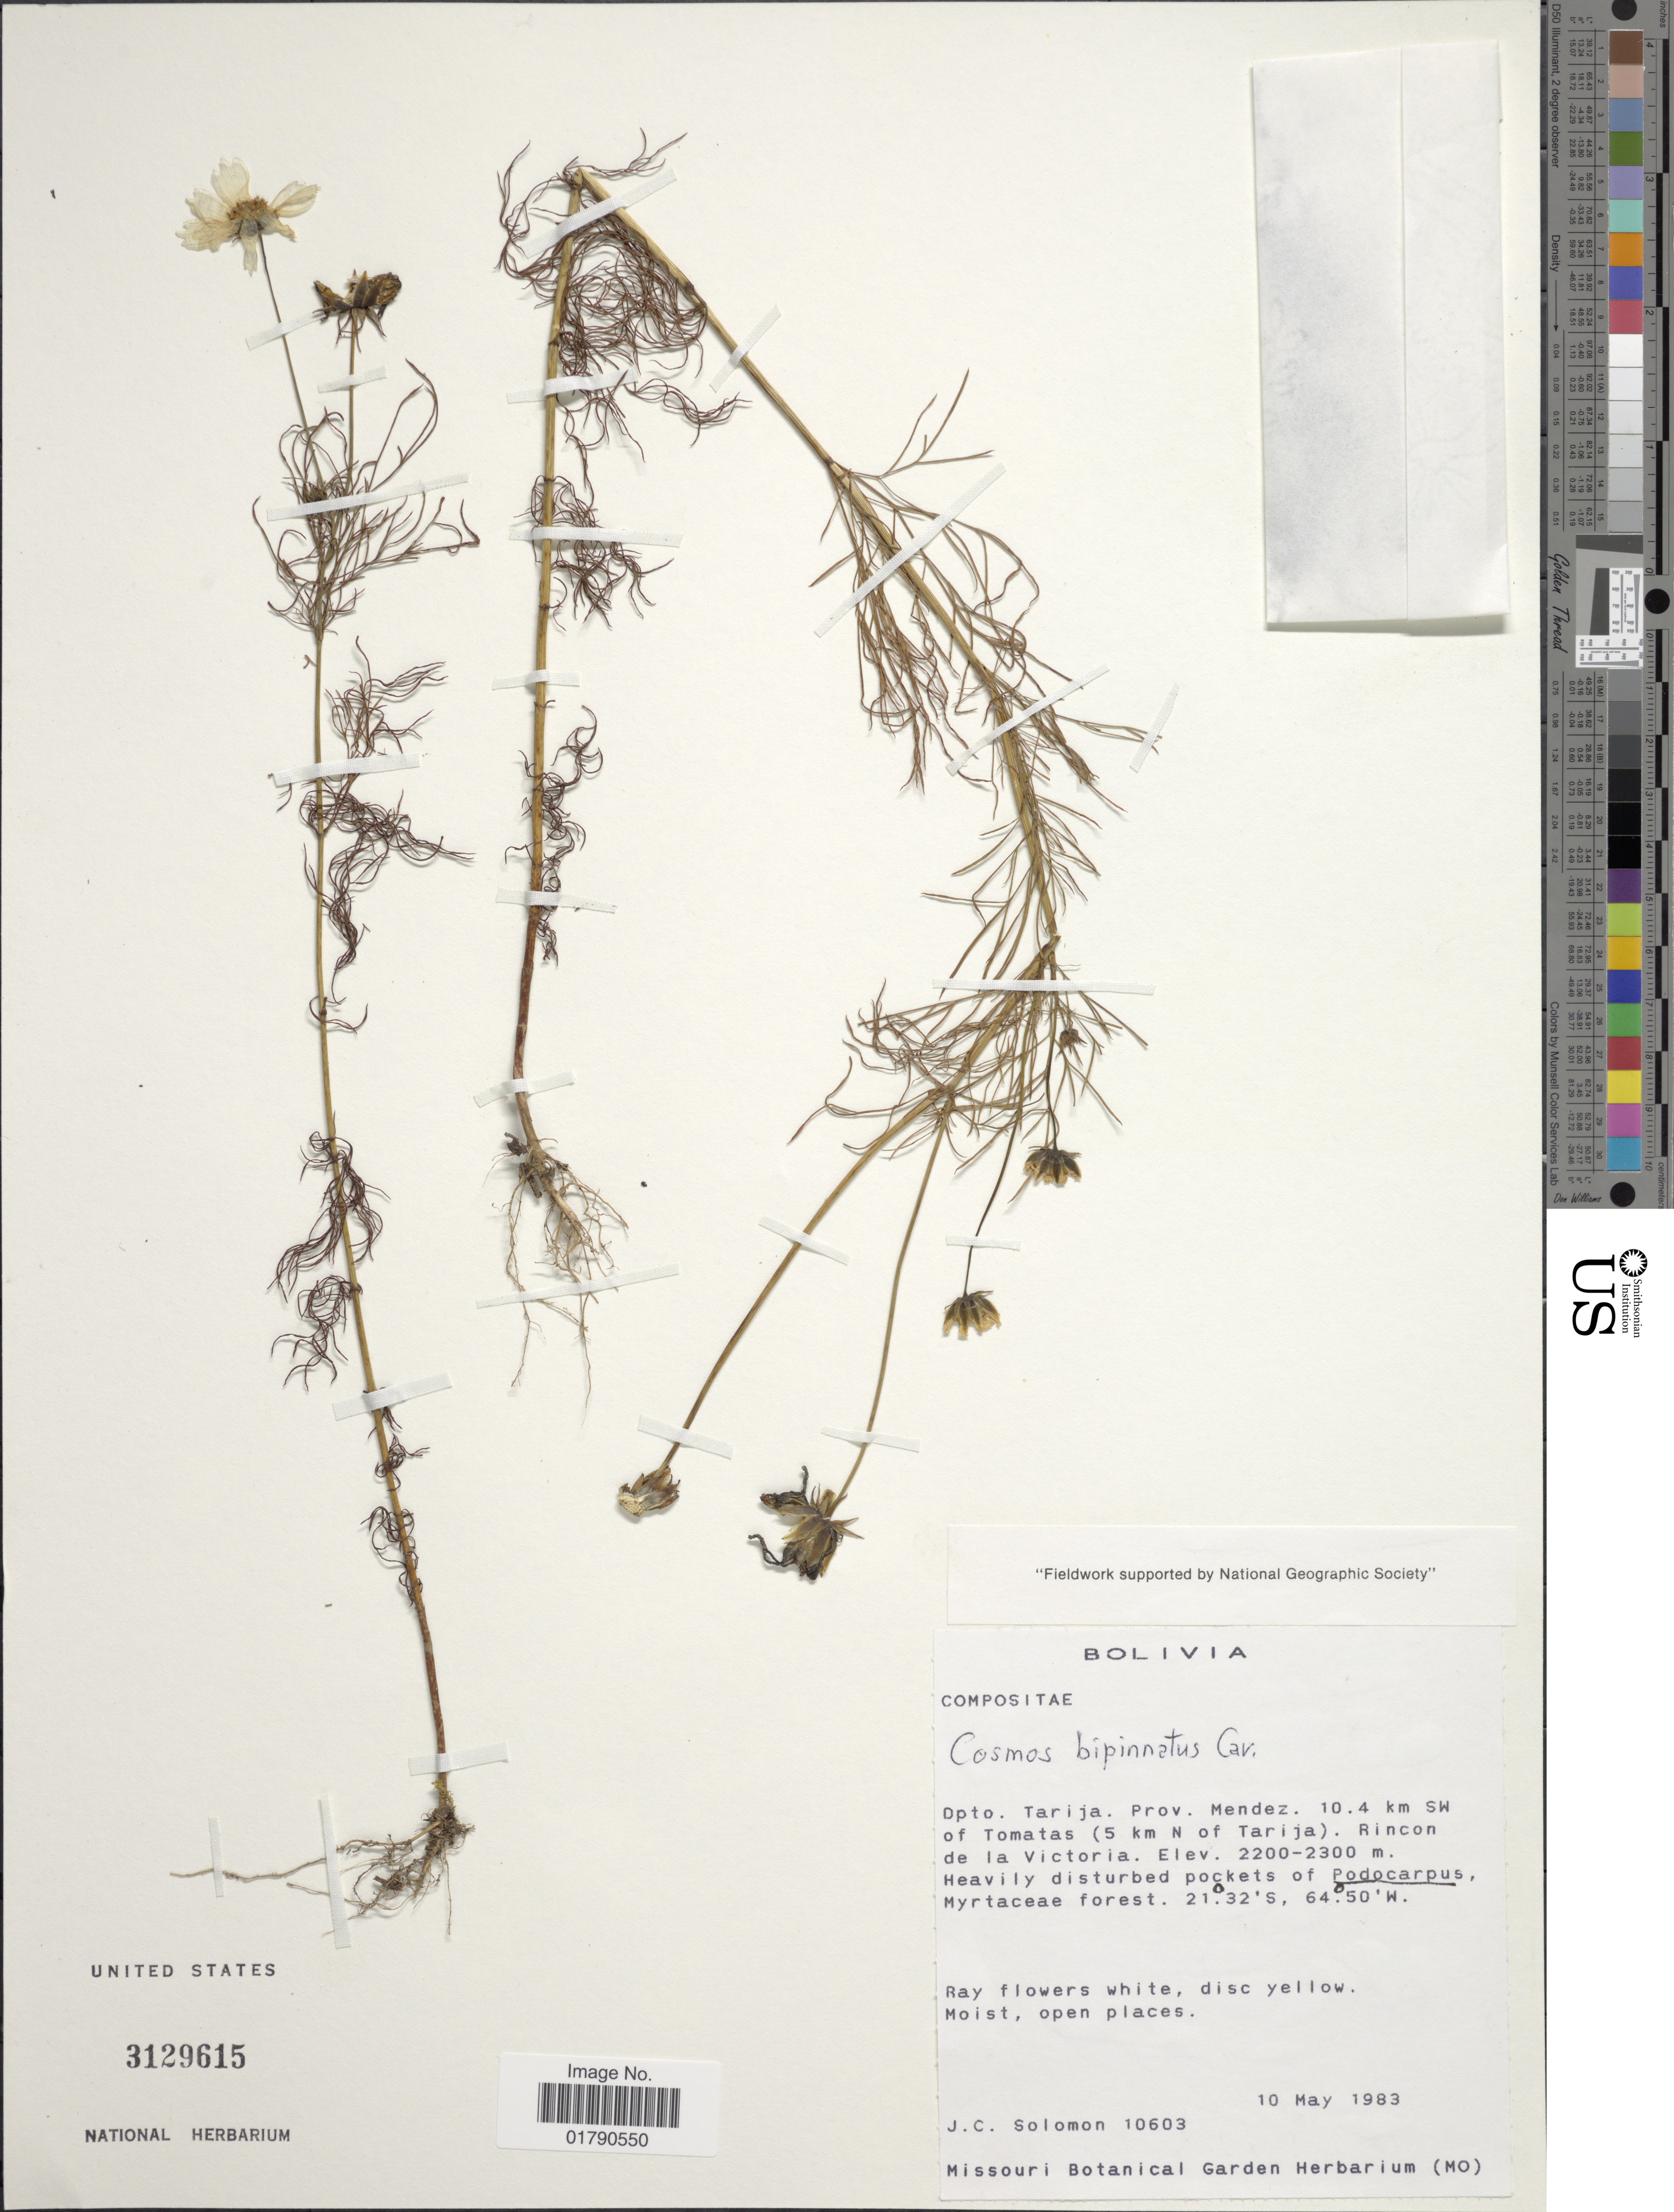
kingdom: Plantae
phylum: Tracheophyta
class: Magnoliopsida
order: Asterales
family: Asteraceae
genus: Cosmos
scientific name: Cosmos bipinnatus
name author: Cav.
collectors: J. C. Solomon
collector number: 10603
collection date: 1983-05-10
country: Bolivia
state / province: Tarija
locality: Prov. Mendez, 10.4 km SW of Tomatas (5 km N of Tarija), Rincon de la Victoria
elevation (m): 2200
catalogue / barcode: US 3129615